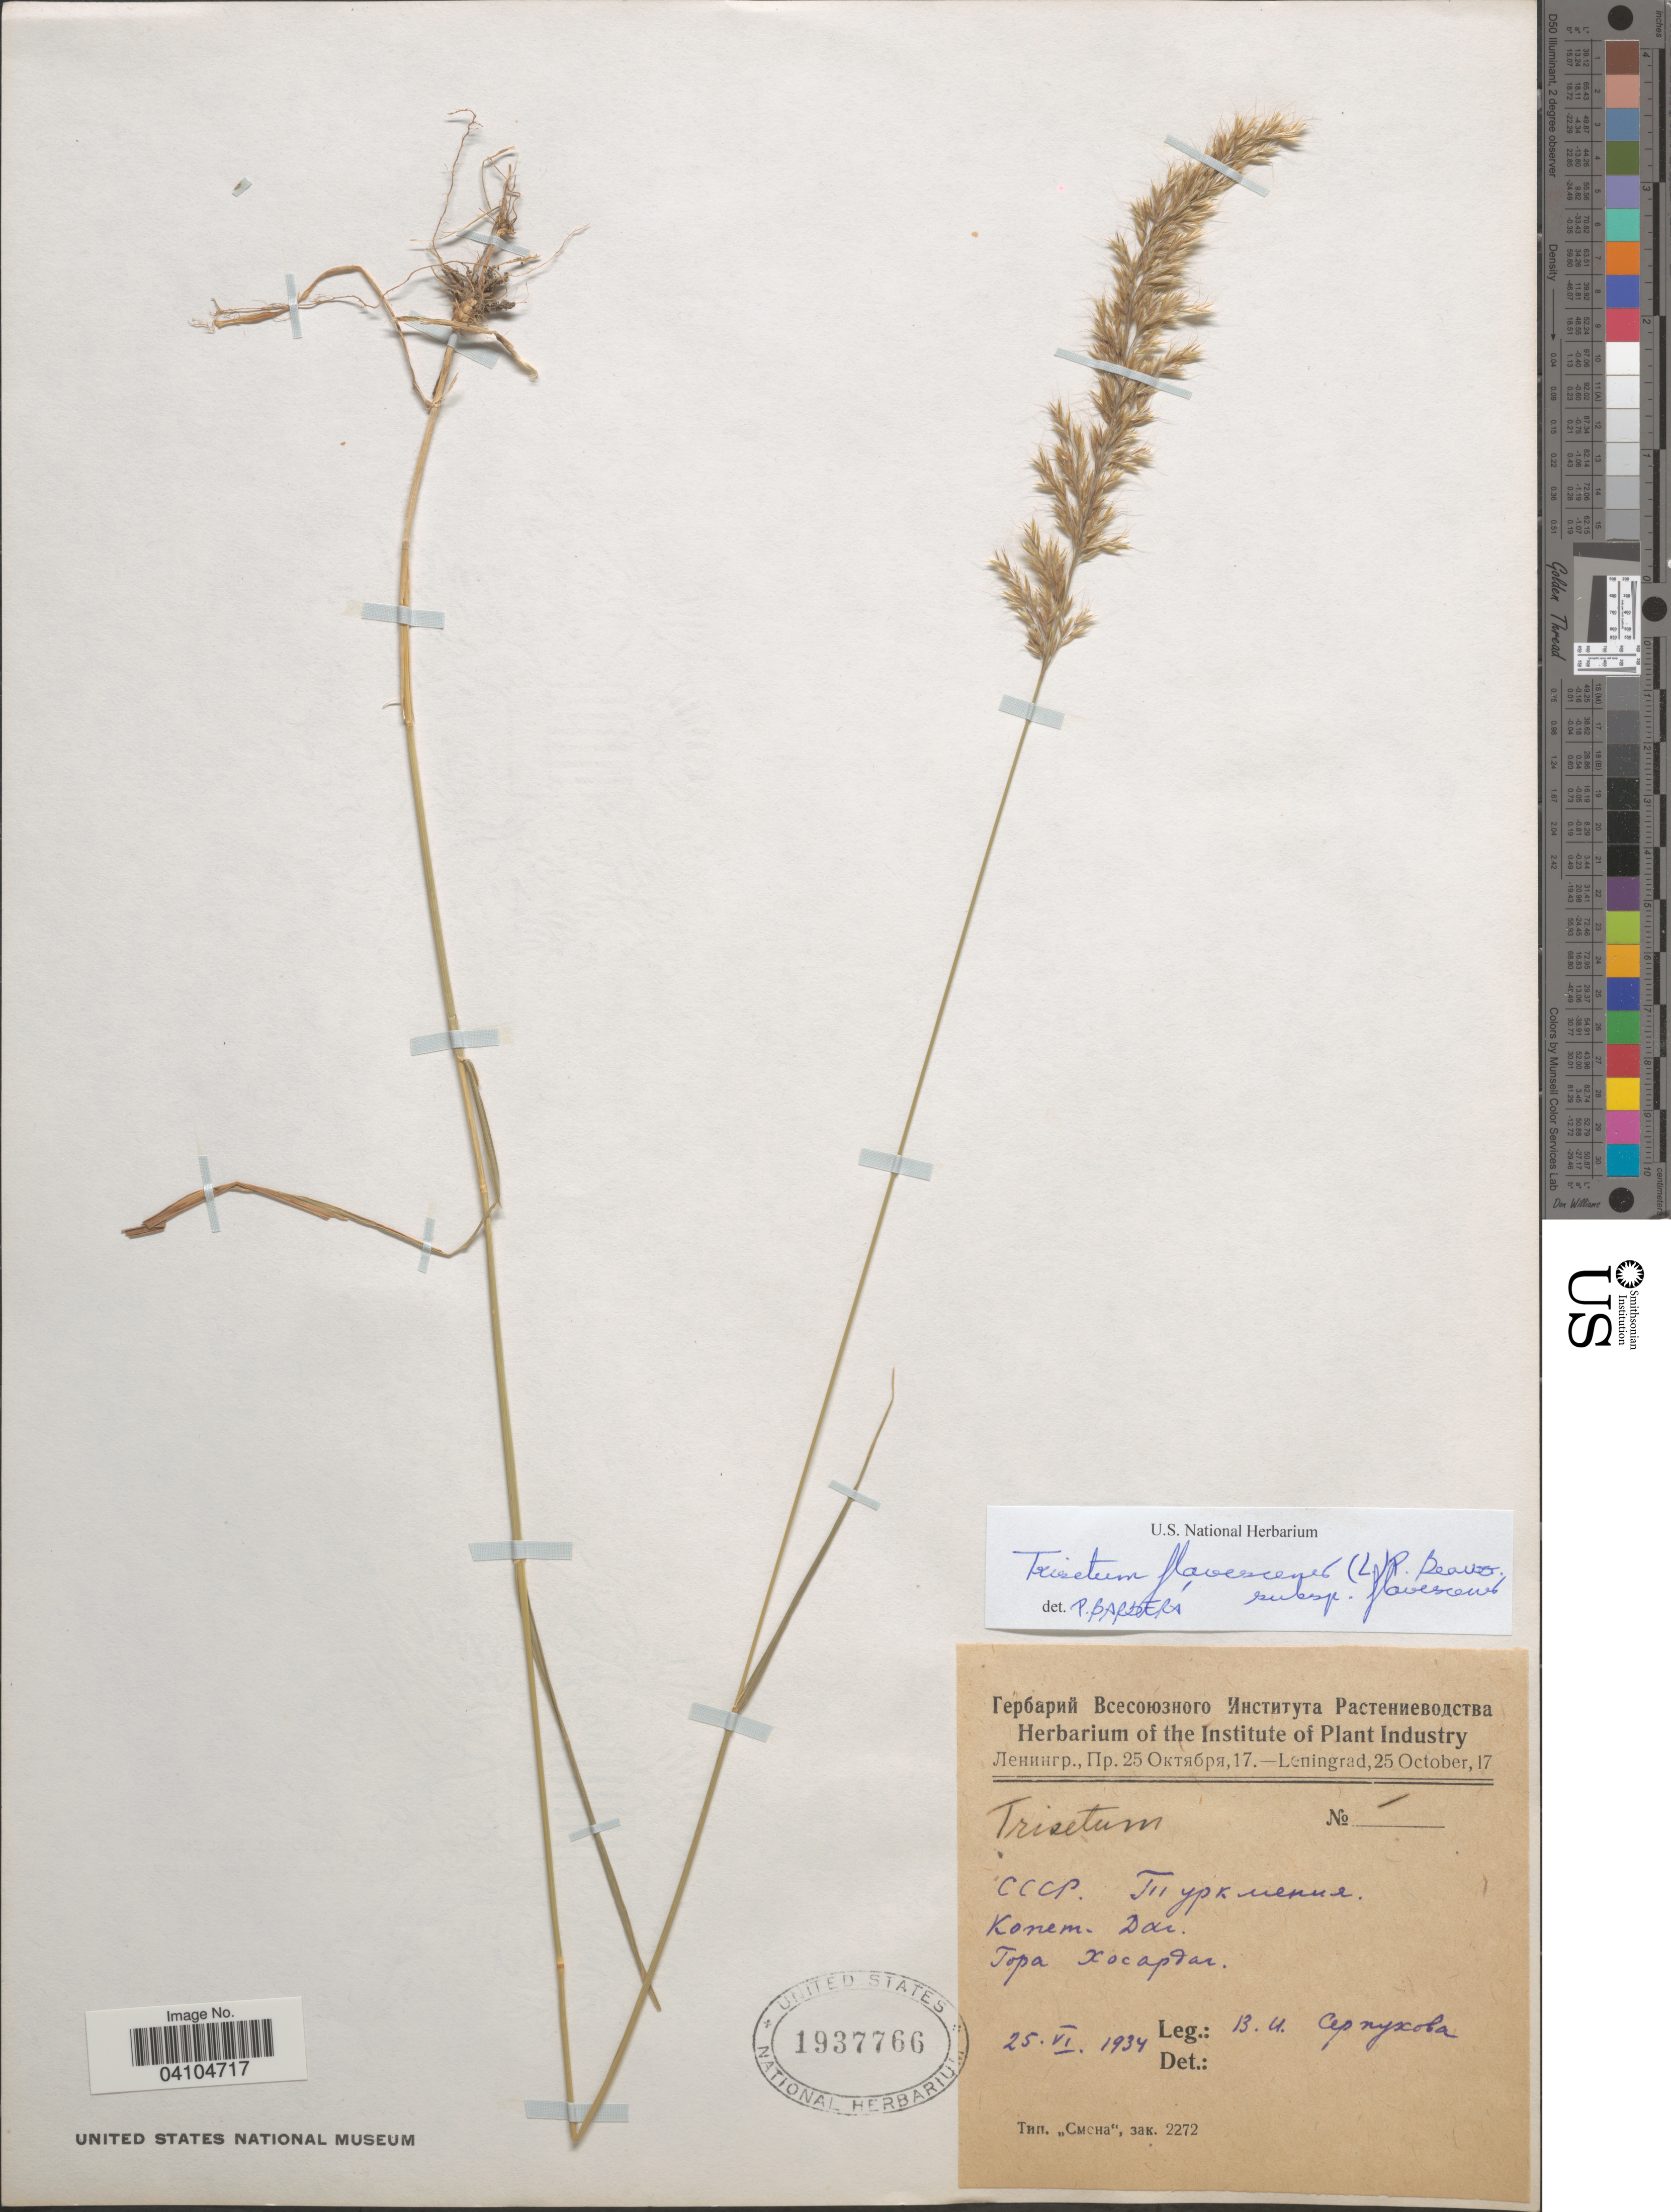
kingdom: Plantae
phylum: Tracheophyta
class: Liliopsida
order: Poales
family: Poaceae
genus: Trisetum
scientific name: Trisetum flavescens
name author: (L.) P. Beauv.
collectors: V. Serpukhova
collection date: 1934-06-25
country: Turkmenistan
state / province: Ahal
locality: Kopetdag, Khosardag Mtn.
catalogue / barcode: US 1937766